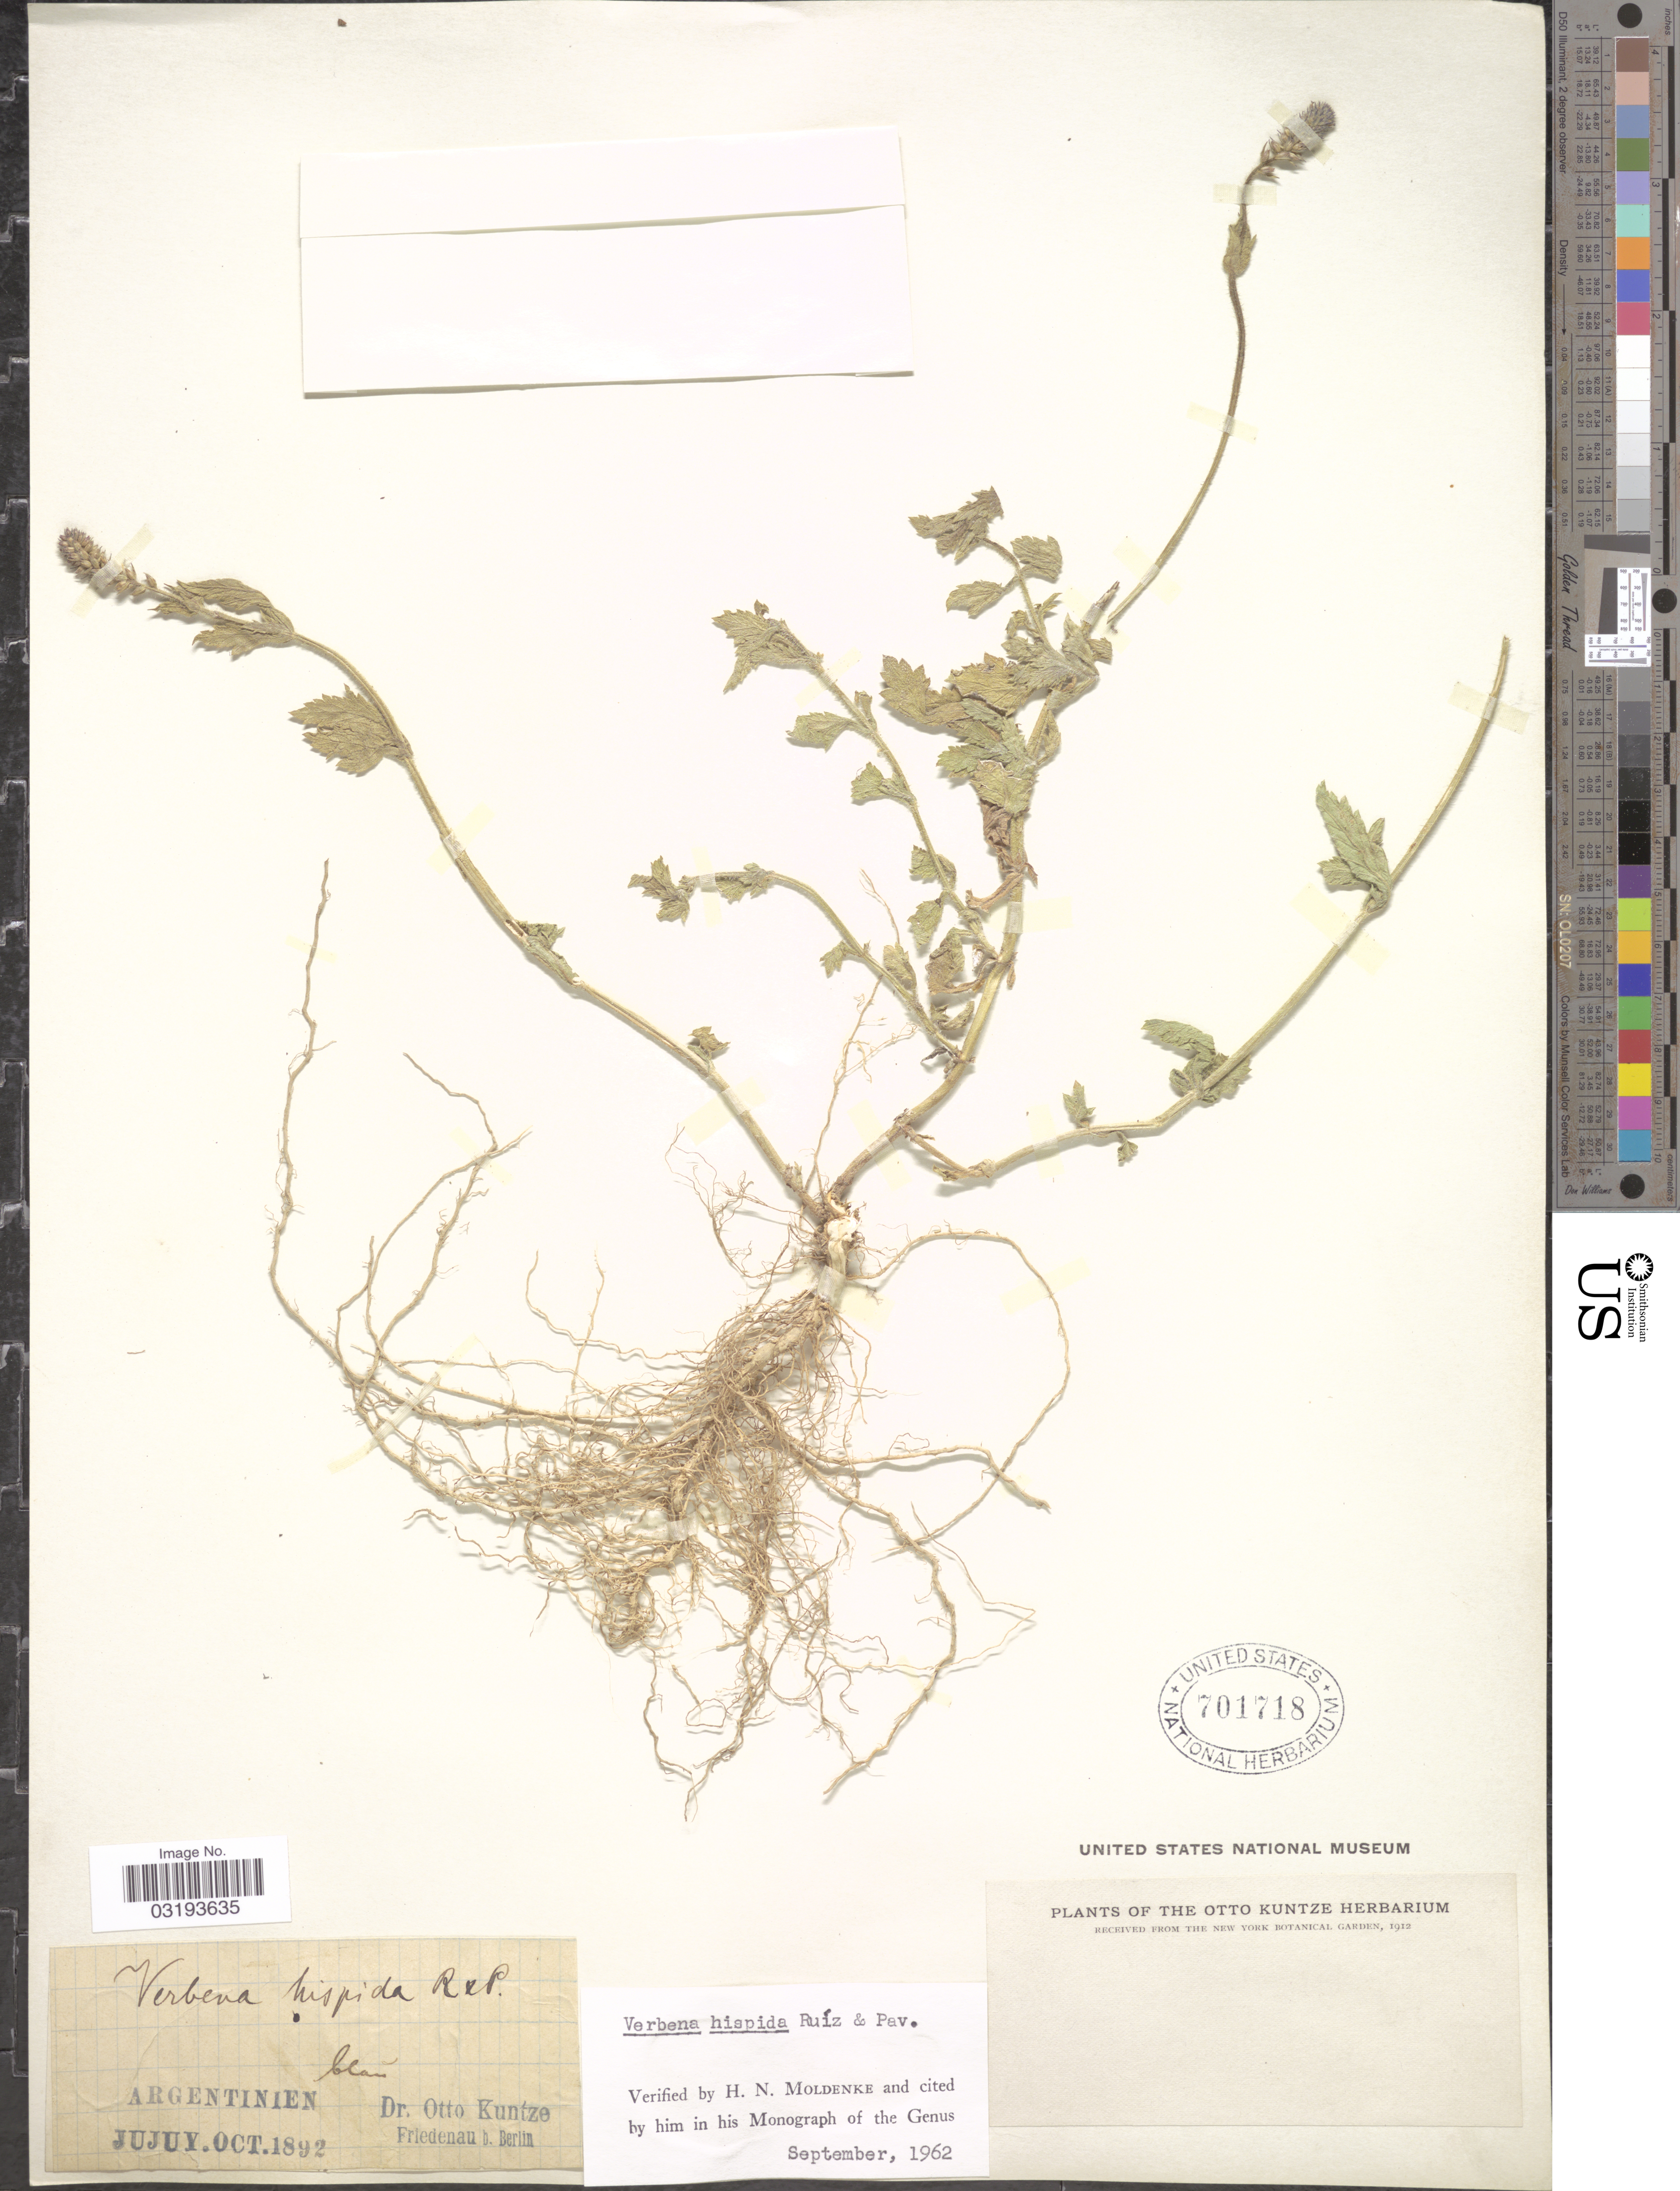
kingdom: Plantae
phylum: Tracheophyta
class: Magnoliopsida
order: Lamiales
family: Verbenaceae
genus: Verbena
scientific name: Verbena hispida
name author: Ruiz & Pav.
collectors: C.E.O. Kuntze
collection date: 1892-10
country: Argentina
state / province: Jujuy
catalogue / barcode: US 701718